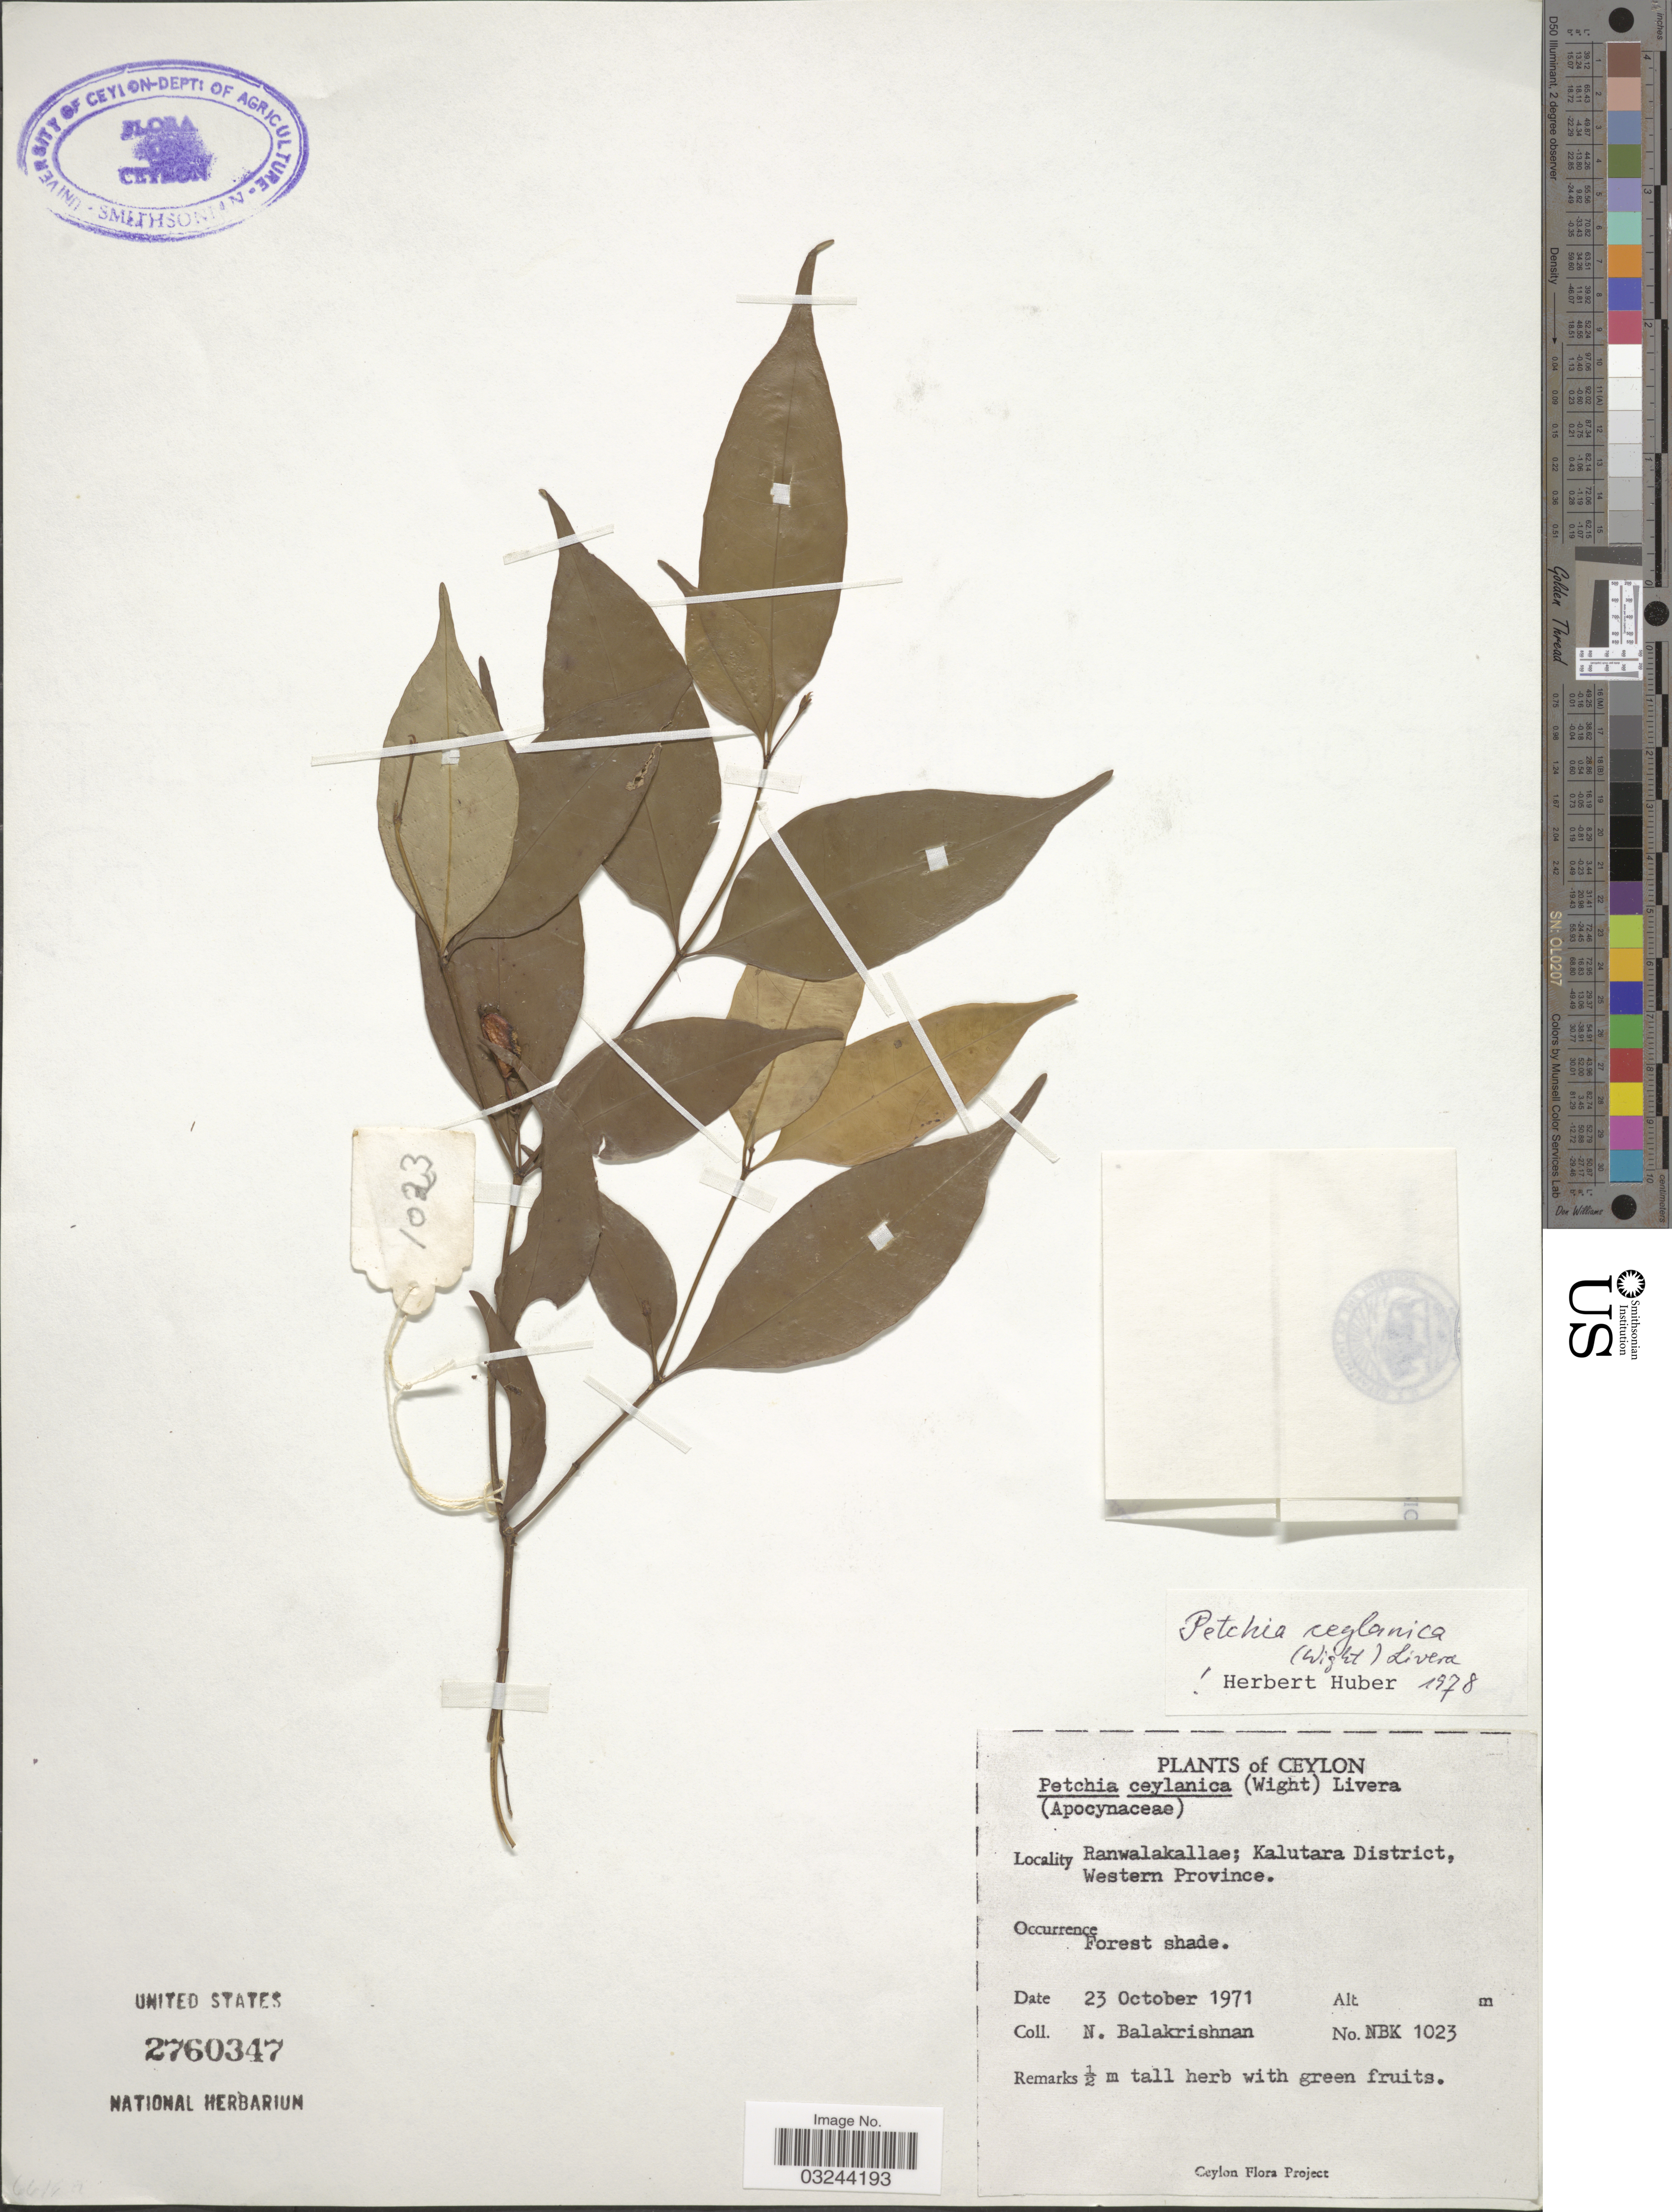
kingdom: Plantae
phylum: Tracheophyta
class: Magnoliopsida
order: Gentianales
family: Apocynaceae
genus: Petchia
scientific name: Petchia ceylanica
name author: (Wight) Livera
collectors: N. Balakrishnan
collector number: NBK1023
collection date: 1971-10-23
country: Sri Lanka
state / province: Western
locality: Ceylon, Ranwalakallae; Kalutara District, Western Province.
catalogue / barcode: US 2760347